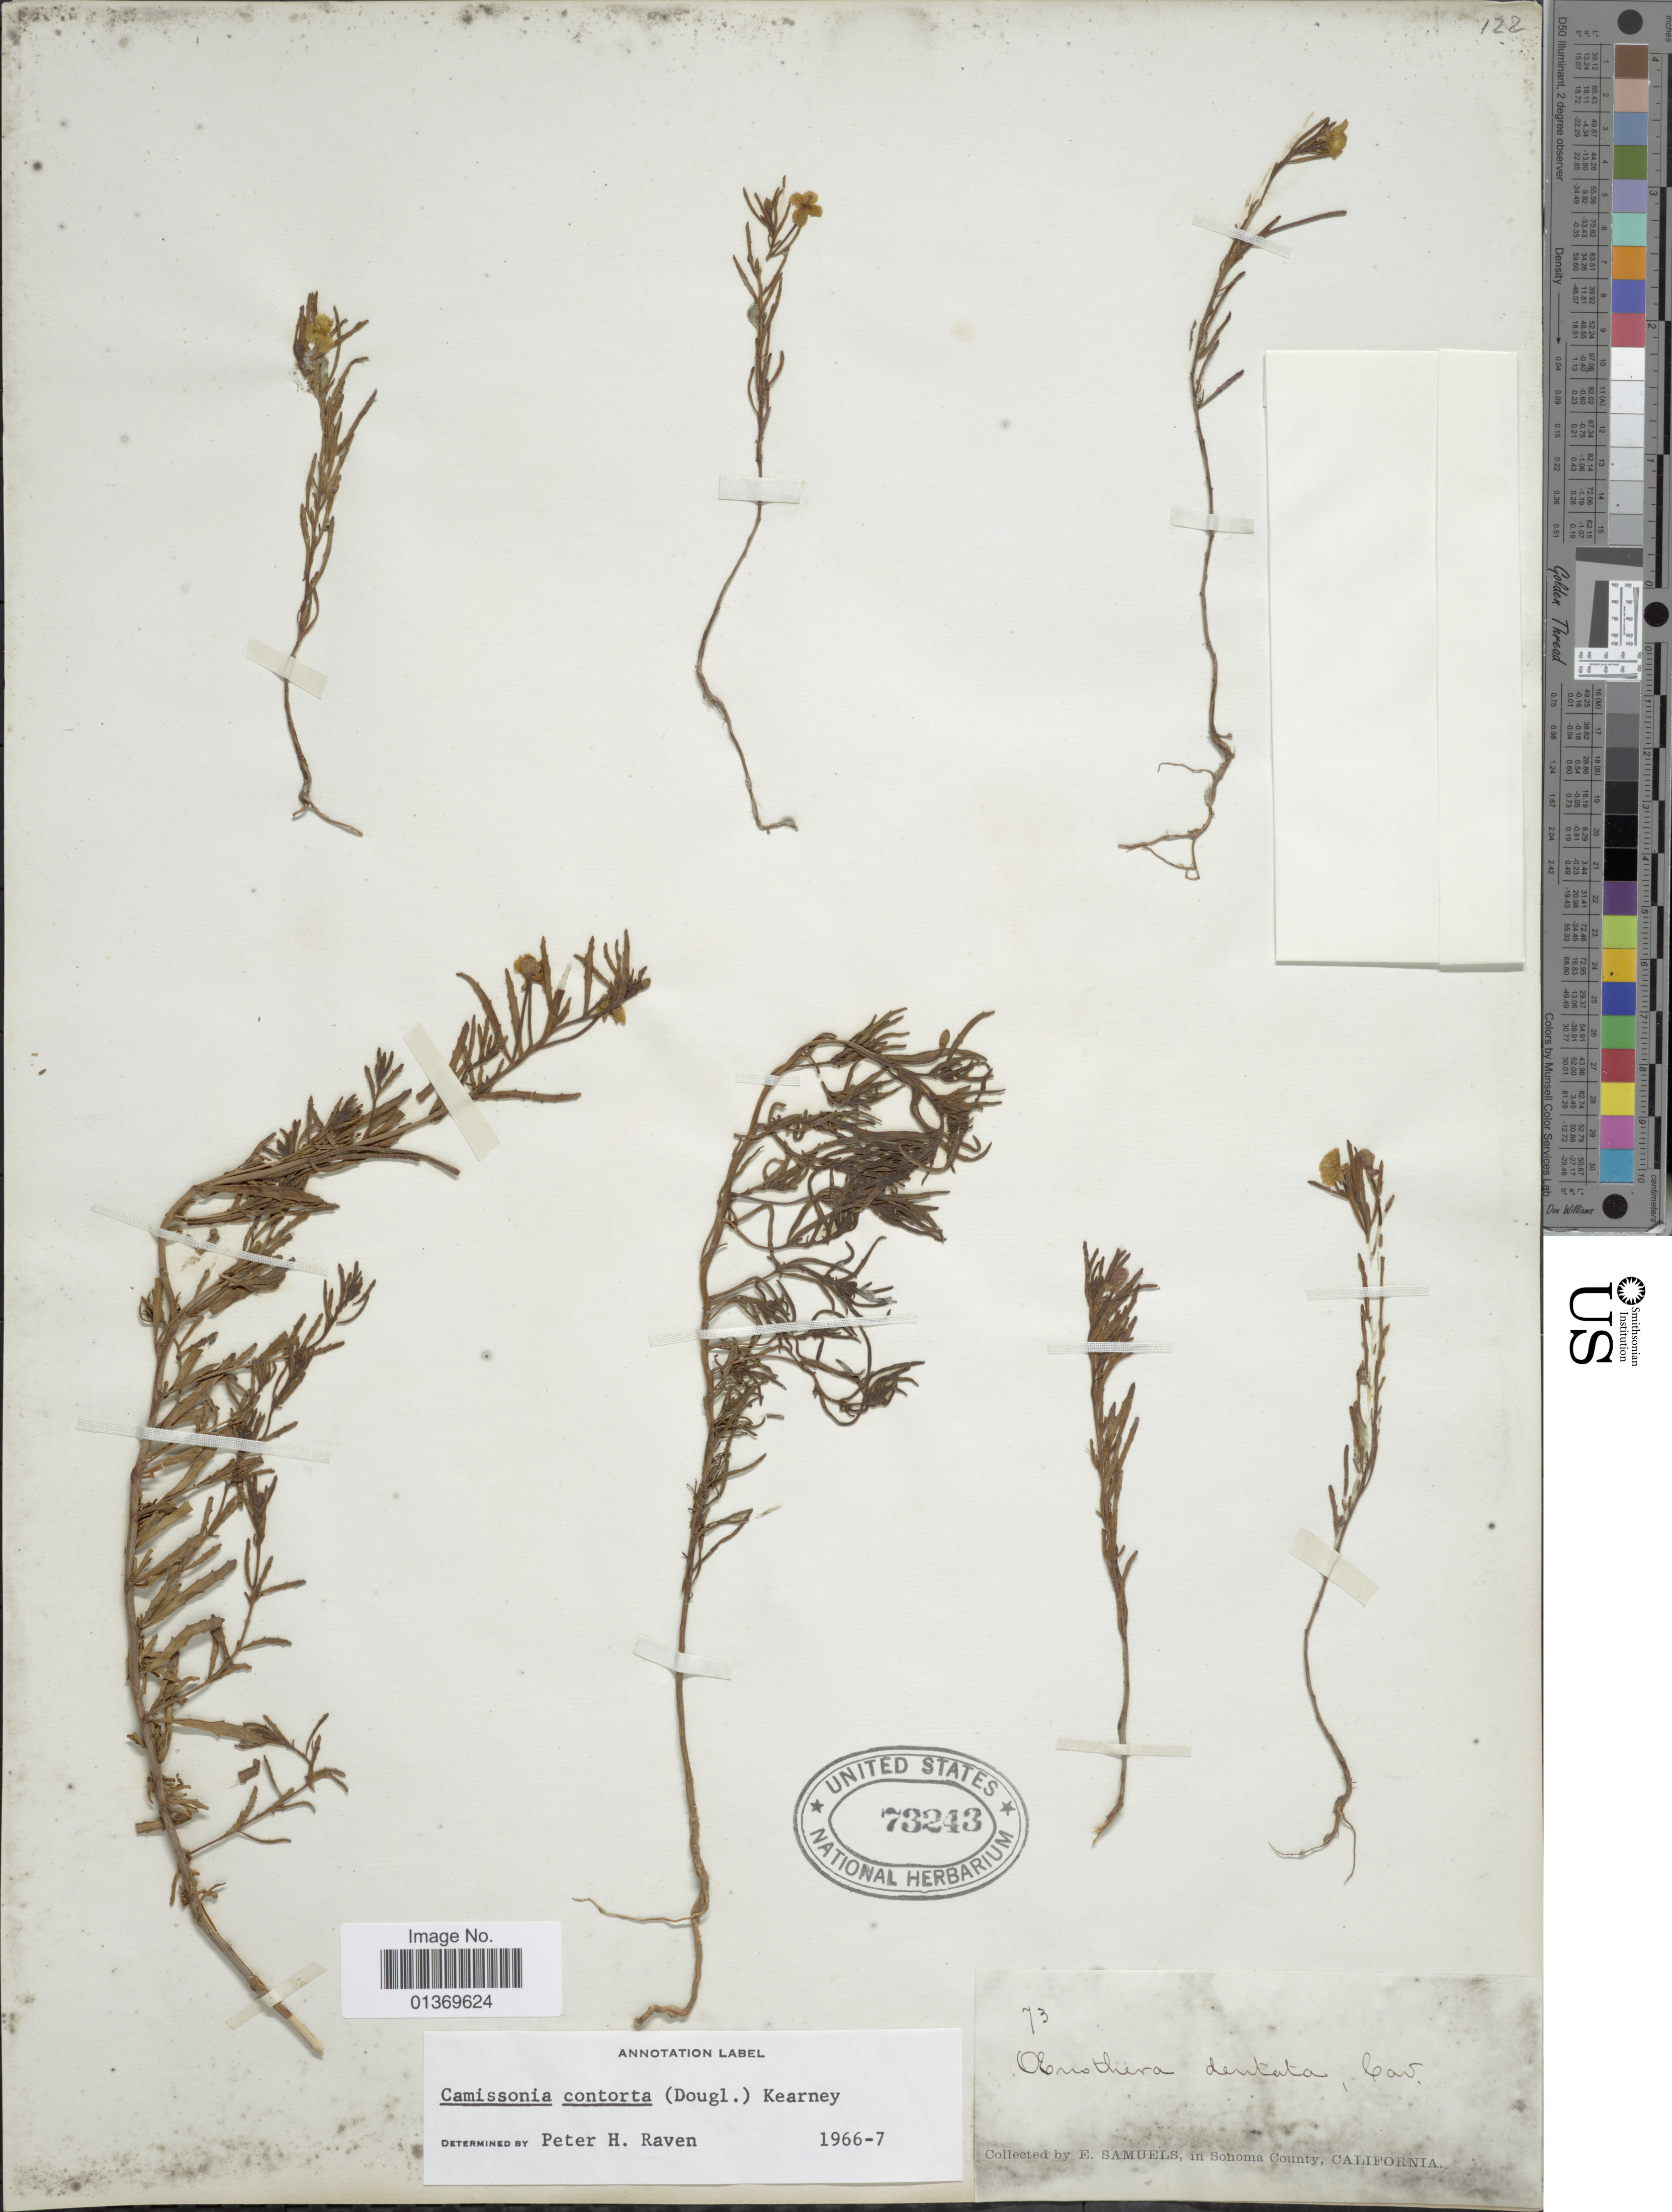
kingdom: Plantae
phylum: Tracheophyta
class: Magnoliopsida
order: Myrtales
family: Onagraceae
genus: Camissonia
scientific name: Camissonia contorta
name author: (Douglas) Kearney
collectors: E. Samuels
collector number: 73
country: United States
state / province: California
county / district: Sonoma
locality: In Sonoma County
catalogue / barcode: US 73243